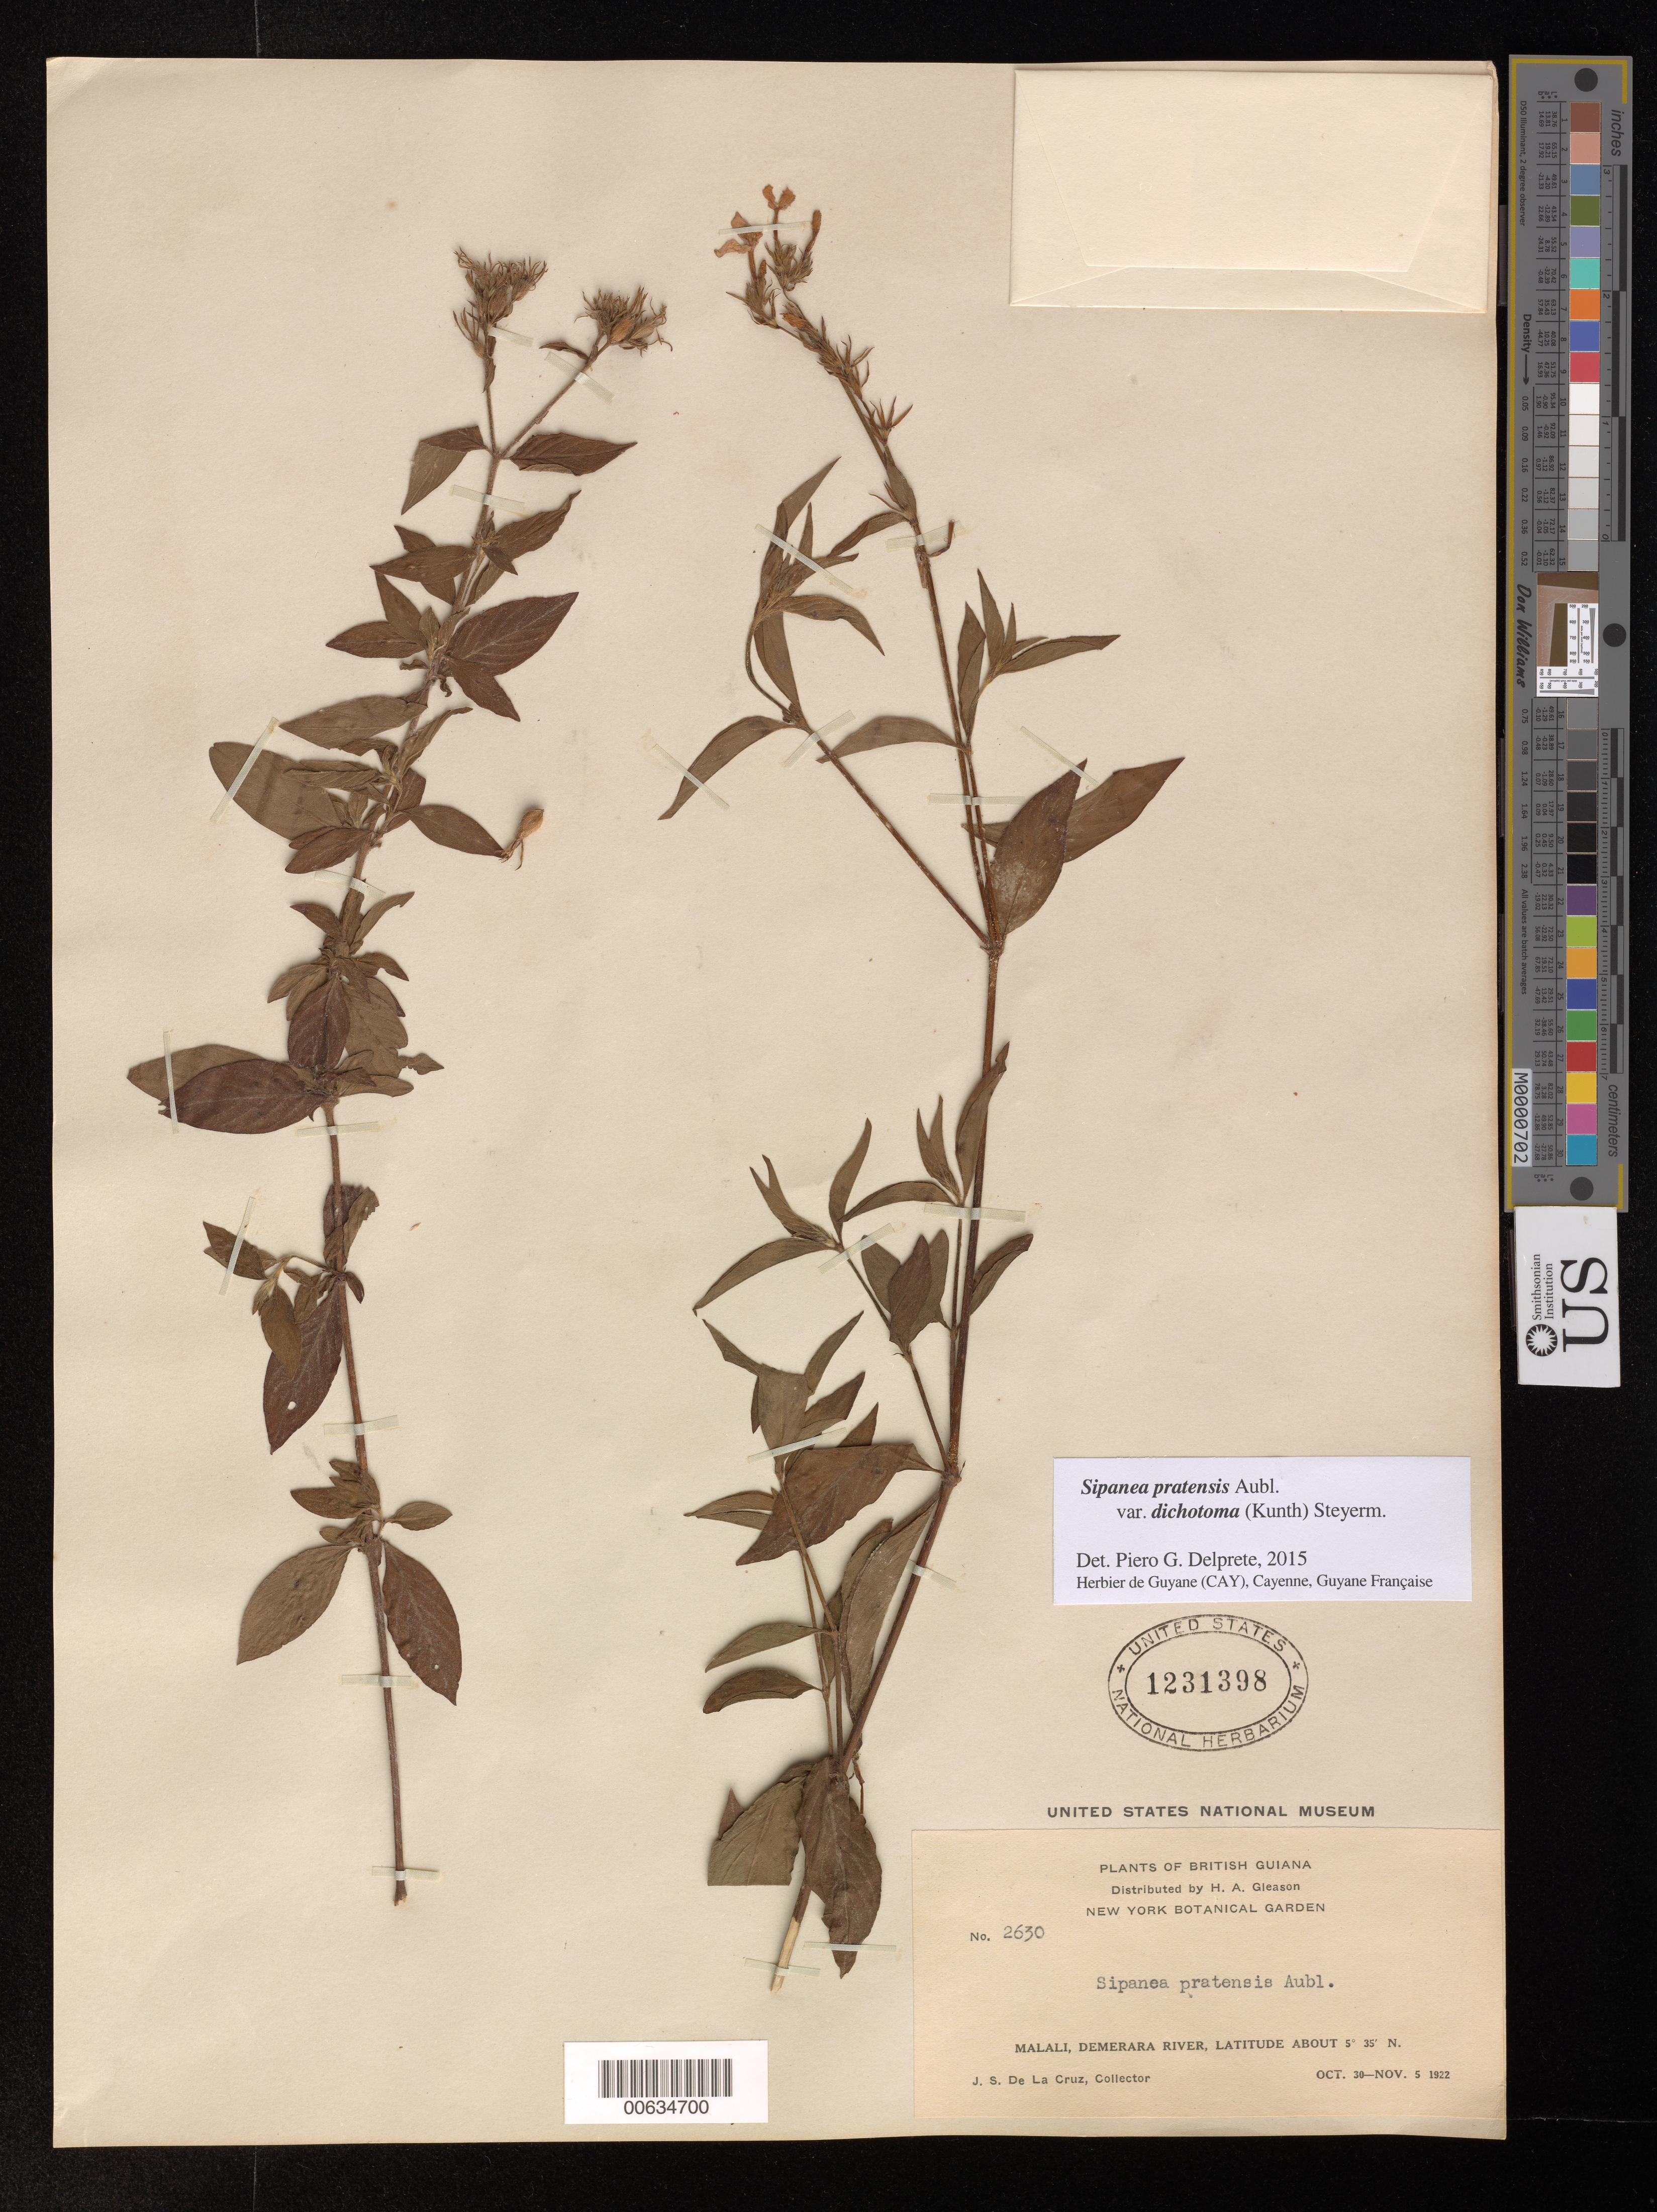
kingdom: Plantae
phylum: Tracheophyta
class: Magnoliopsida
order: Gentianales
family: Rubiaceae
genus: Sipanea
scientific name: Sipanea pratensis var. dichotoma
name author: (Kunth) Steyerm.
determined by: Delprete, P. G., Herb. de Guyane Cay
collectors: J. S. de la Cruz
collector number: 2630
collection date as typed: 30-Oct-22 to 5-Nov-22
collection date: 1922-10-30/1922-11-05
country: Guyana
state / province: U. Demerara-Berbice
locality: Malali, Demerara R.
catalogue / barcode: US 1231398